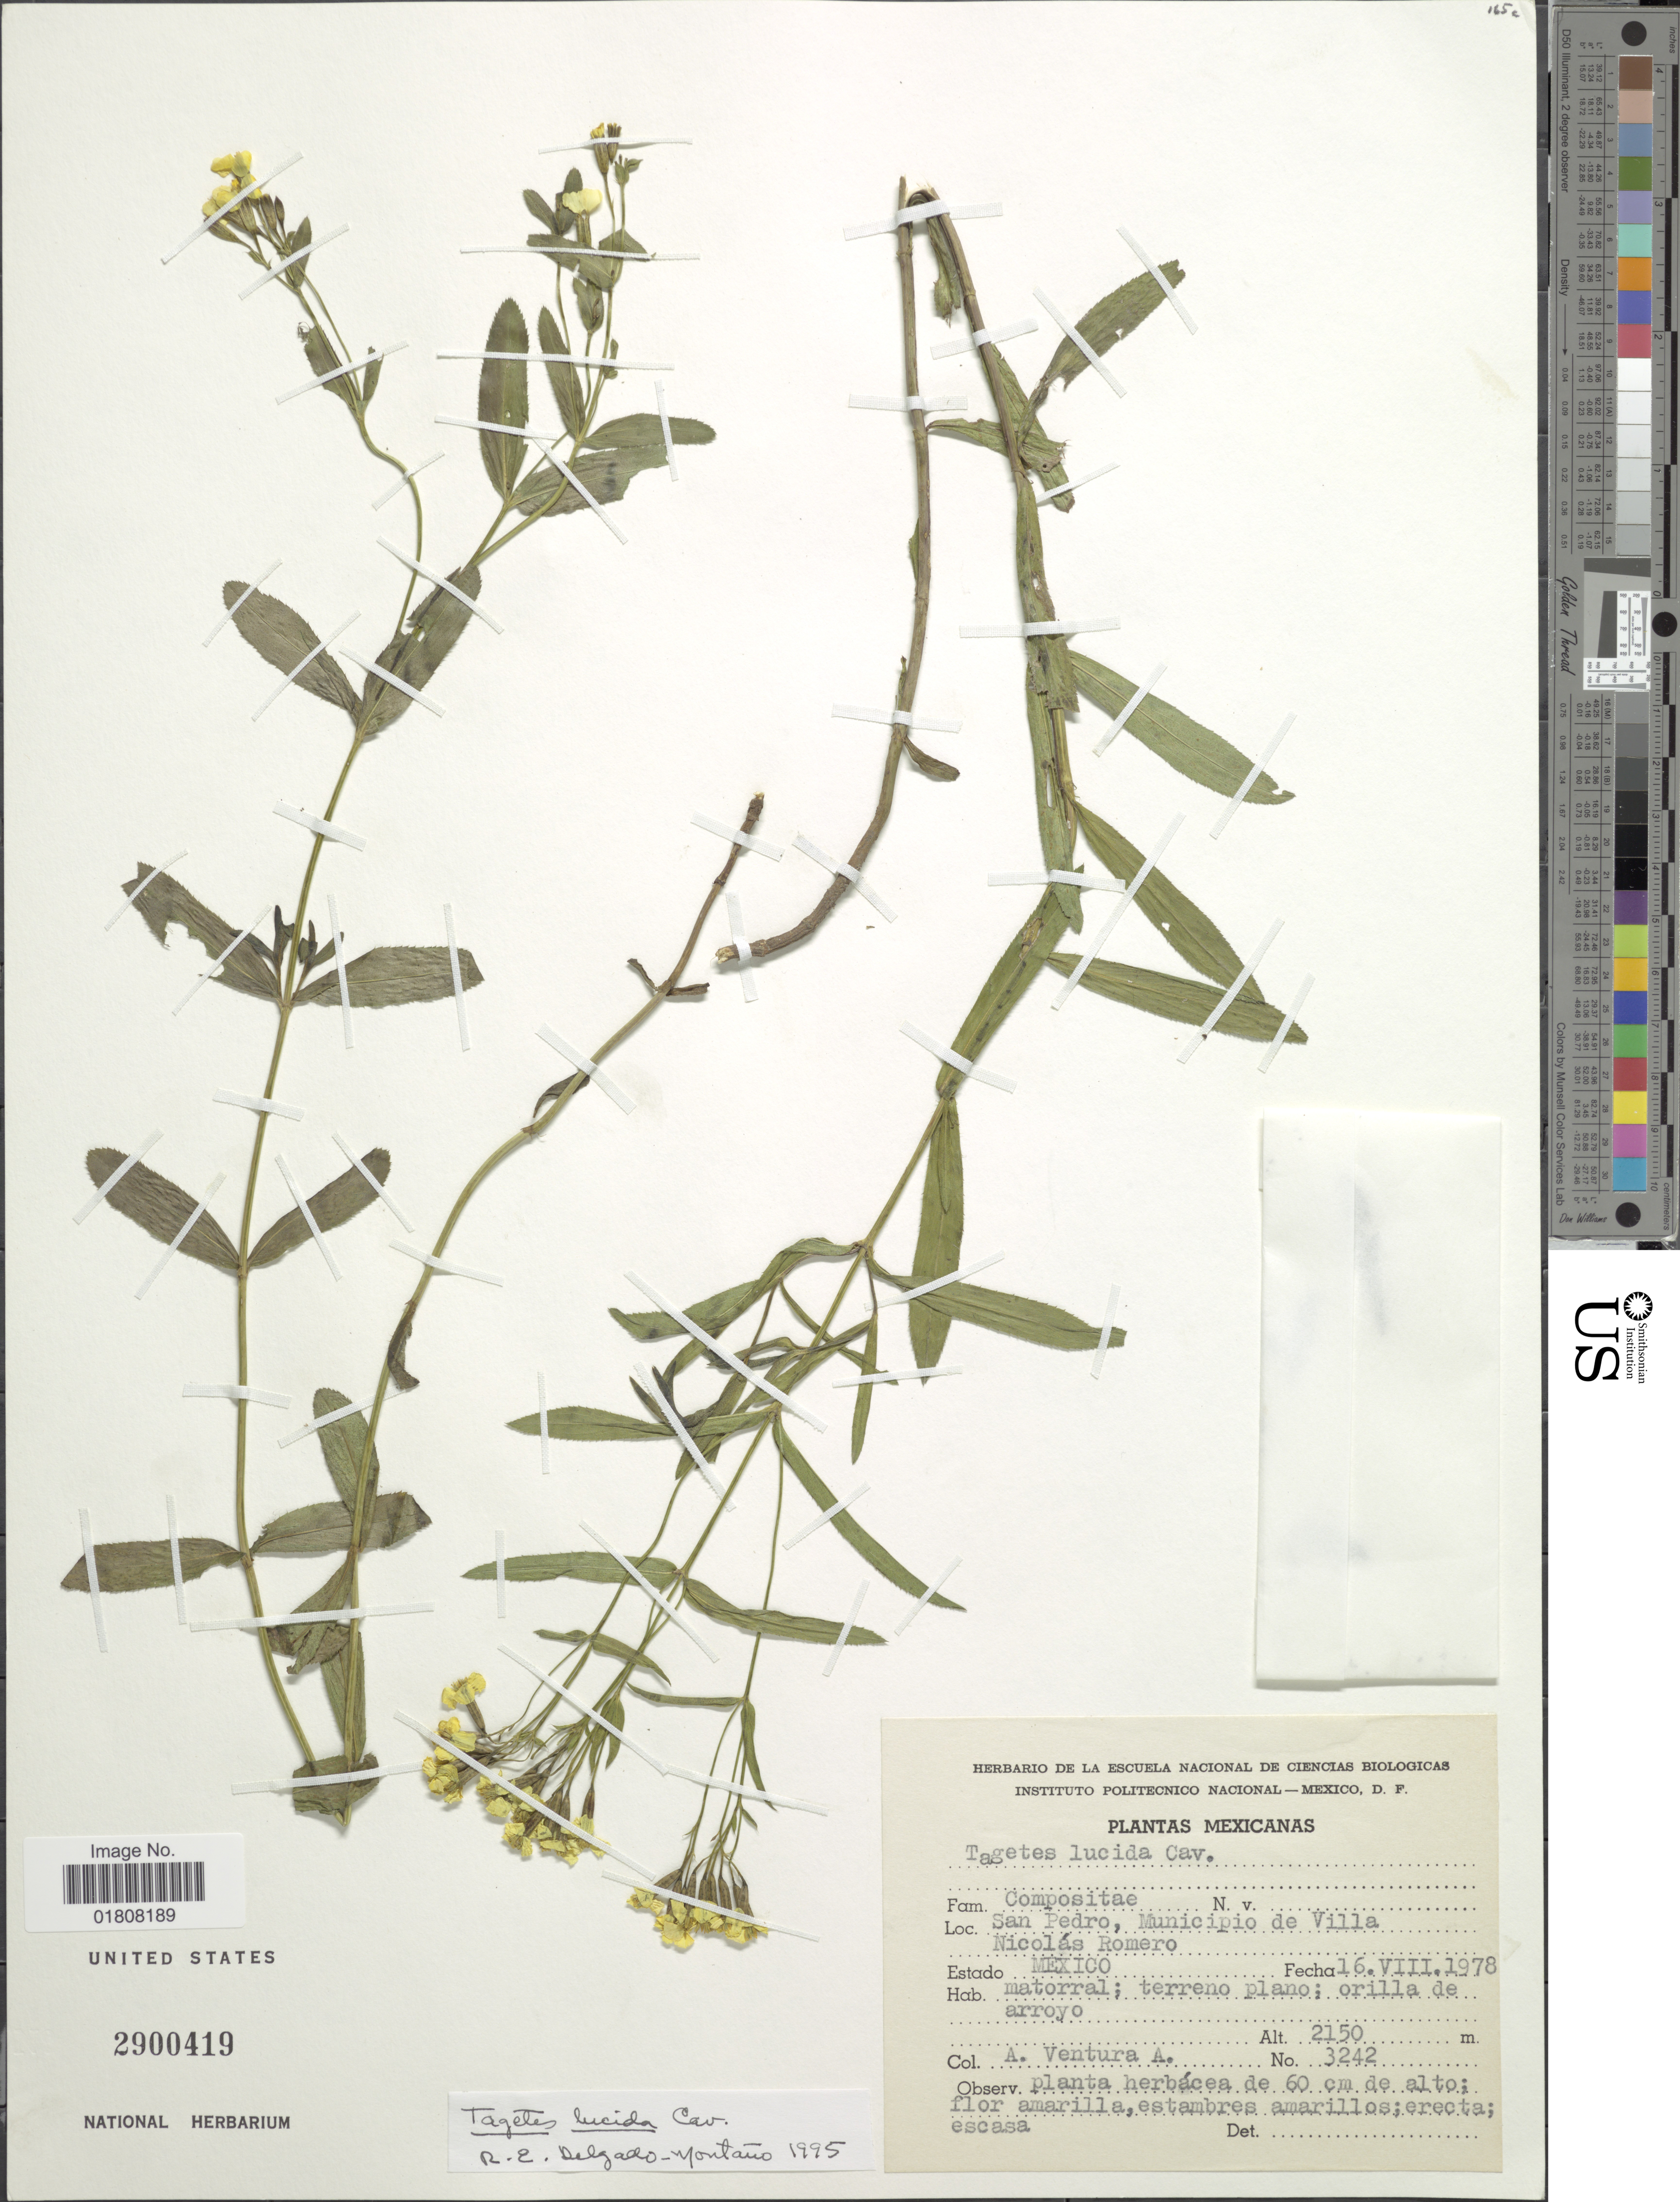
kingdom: Plantae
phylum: Tracheophyta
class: Magnoliopsida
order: Asterales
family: Asteraceae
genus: Tagetes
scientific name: Tagetes lucida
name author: Cav.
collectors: A. Ventura A.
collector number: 3242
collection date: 1978-08-16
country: Mexico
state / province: México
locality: San Pedro, Municipio de Villa Nicolas Romero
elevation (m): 2150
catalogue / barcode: US 2900419